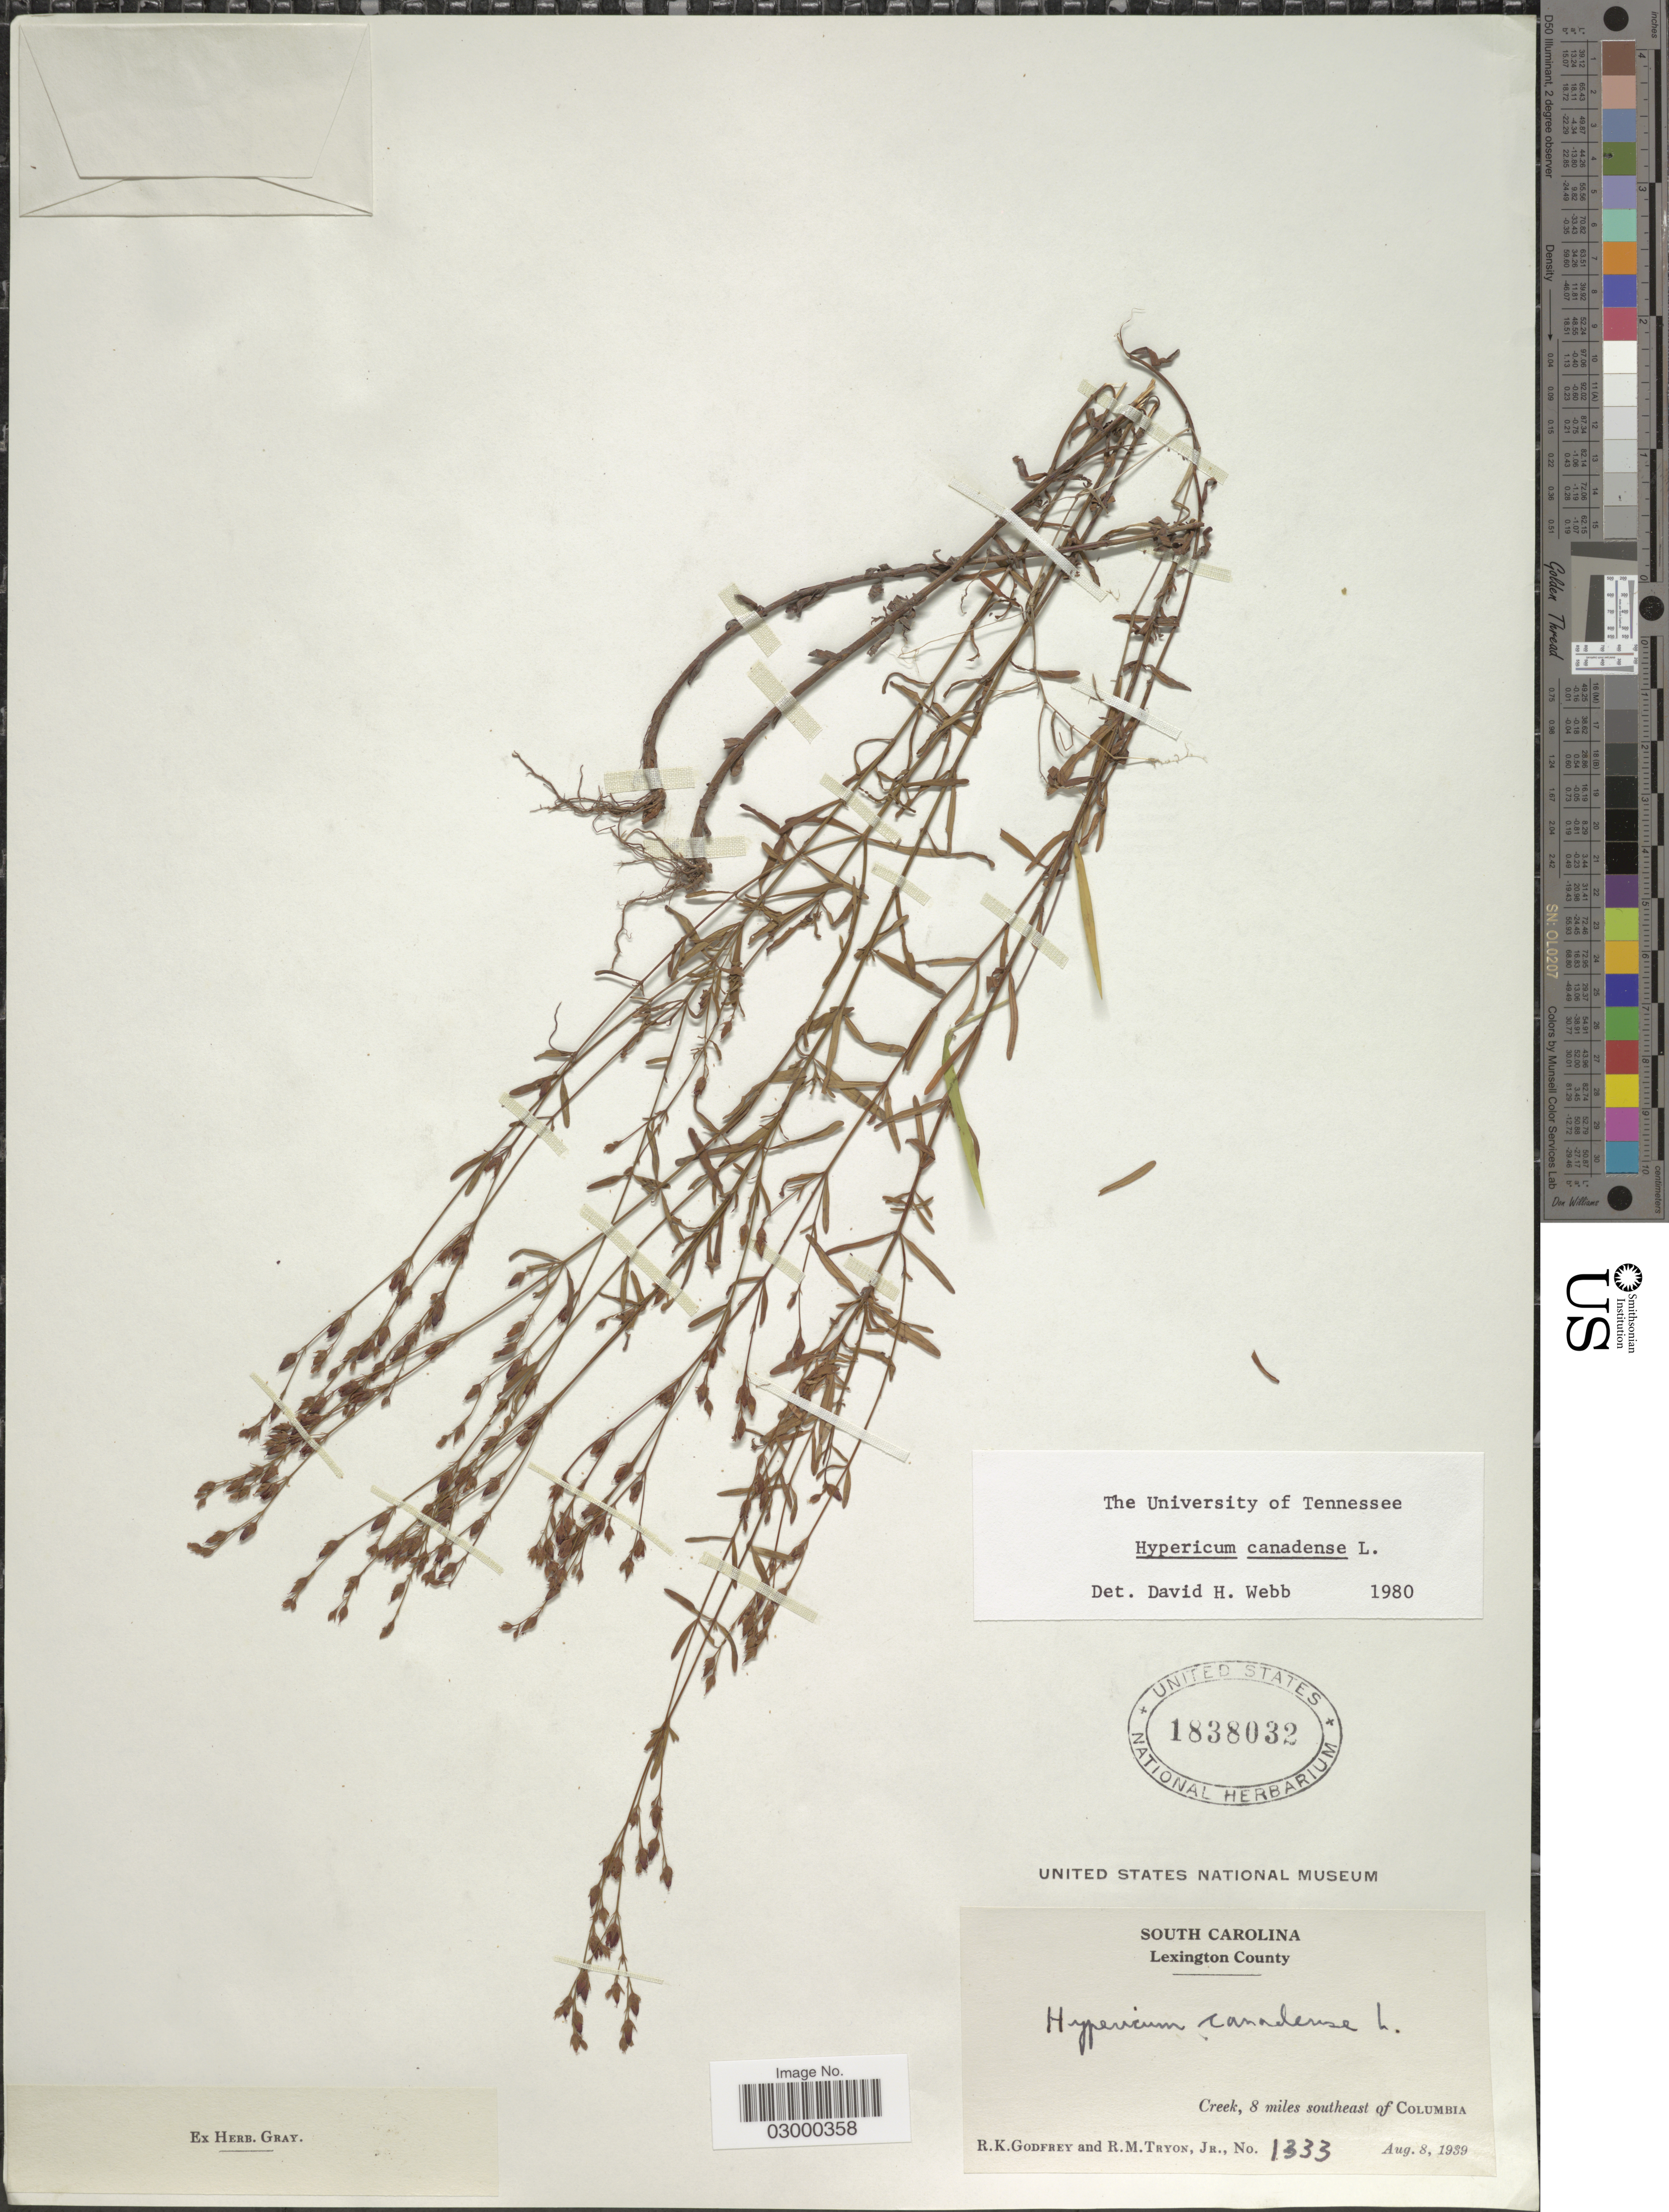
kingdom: Plantae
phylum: Tracheophyta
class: Magnoliopsida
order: Malpighiales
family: Hypericaceae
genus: Hypericum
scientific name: Hypericum canadense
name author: L.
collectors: R. K. Godfrey & R. Tryon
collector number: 1333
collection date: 1939-08-08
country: United States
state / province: South Carolina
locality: Lexington County, Creek, 8 miles southeast of Columbia.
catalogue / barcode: US 1838032